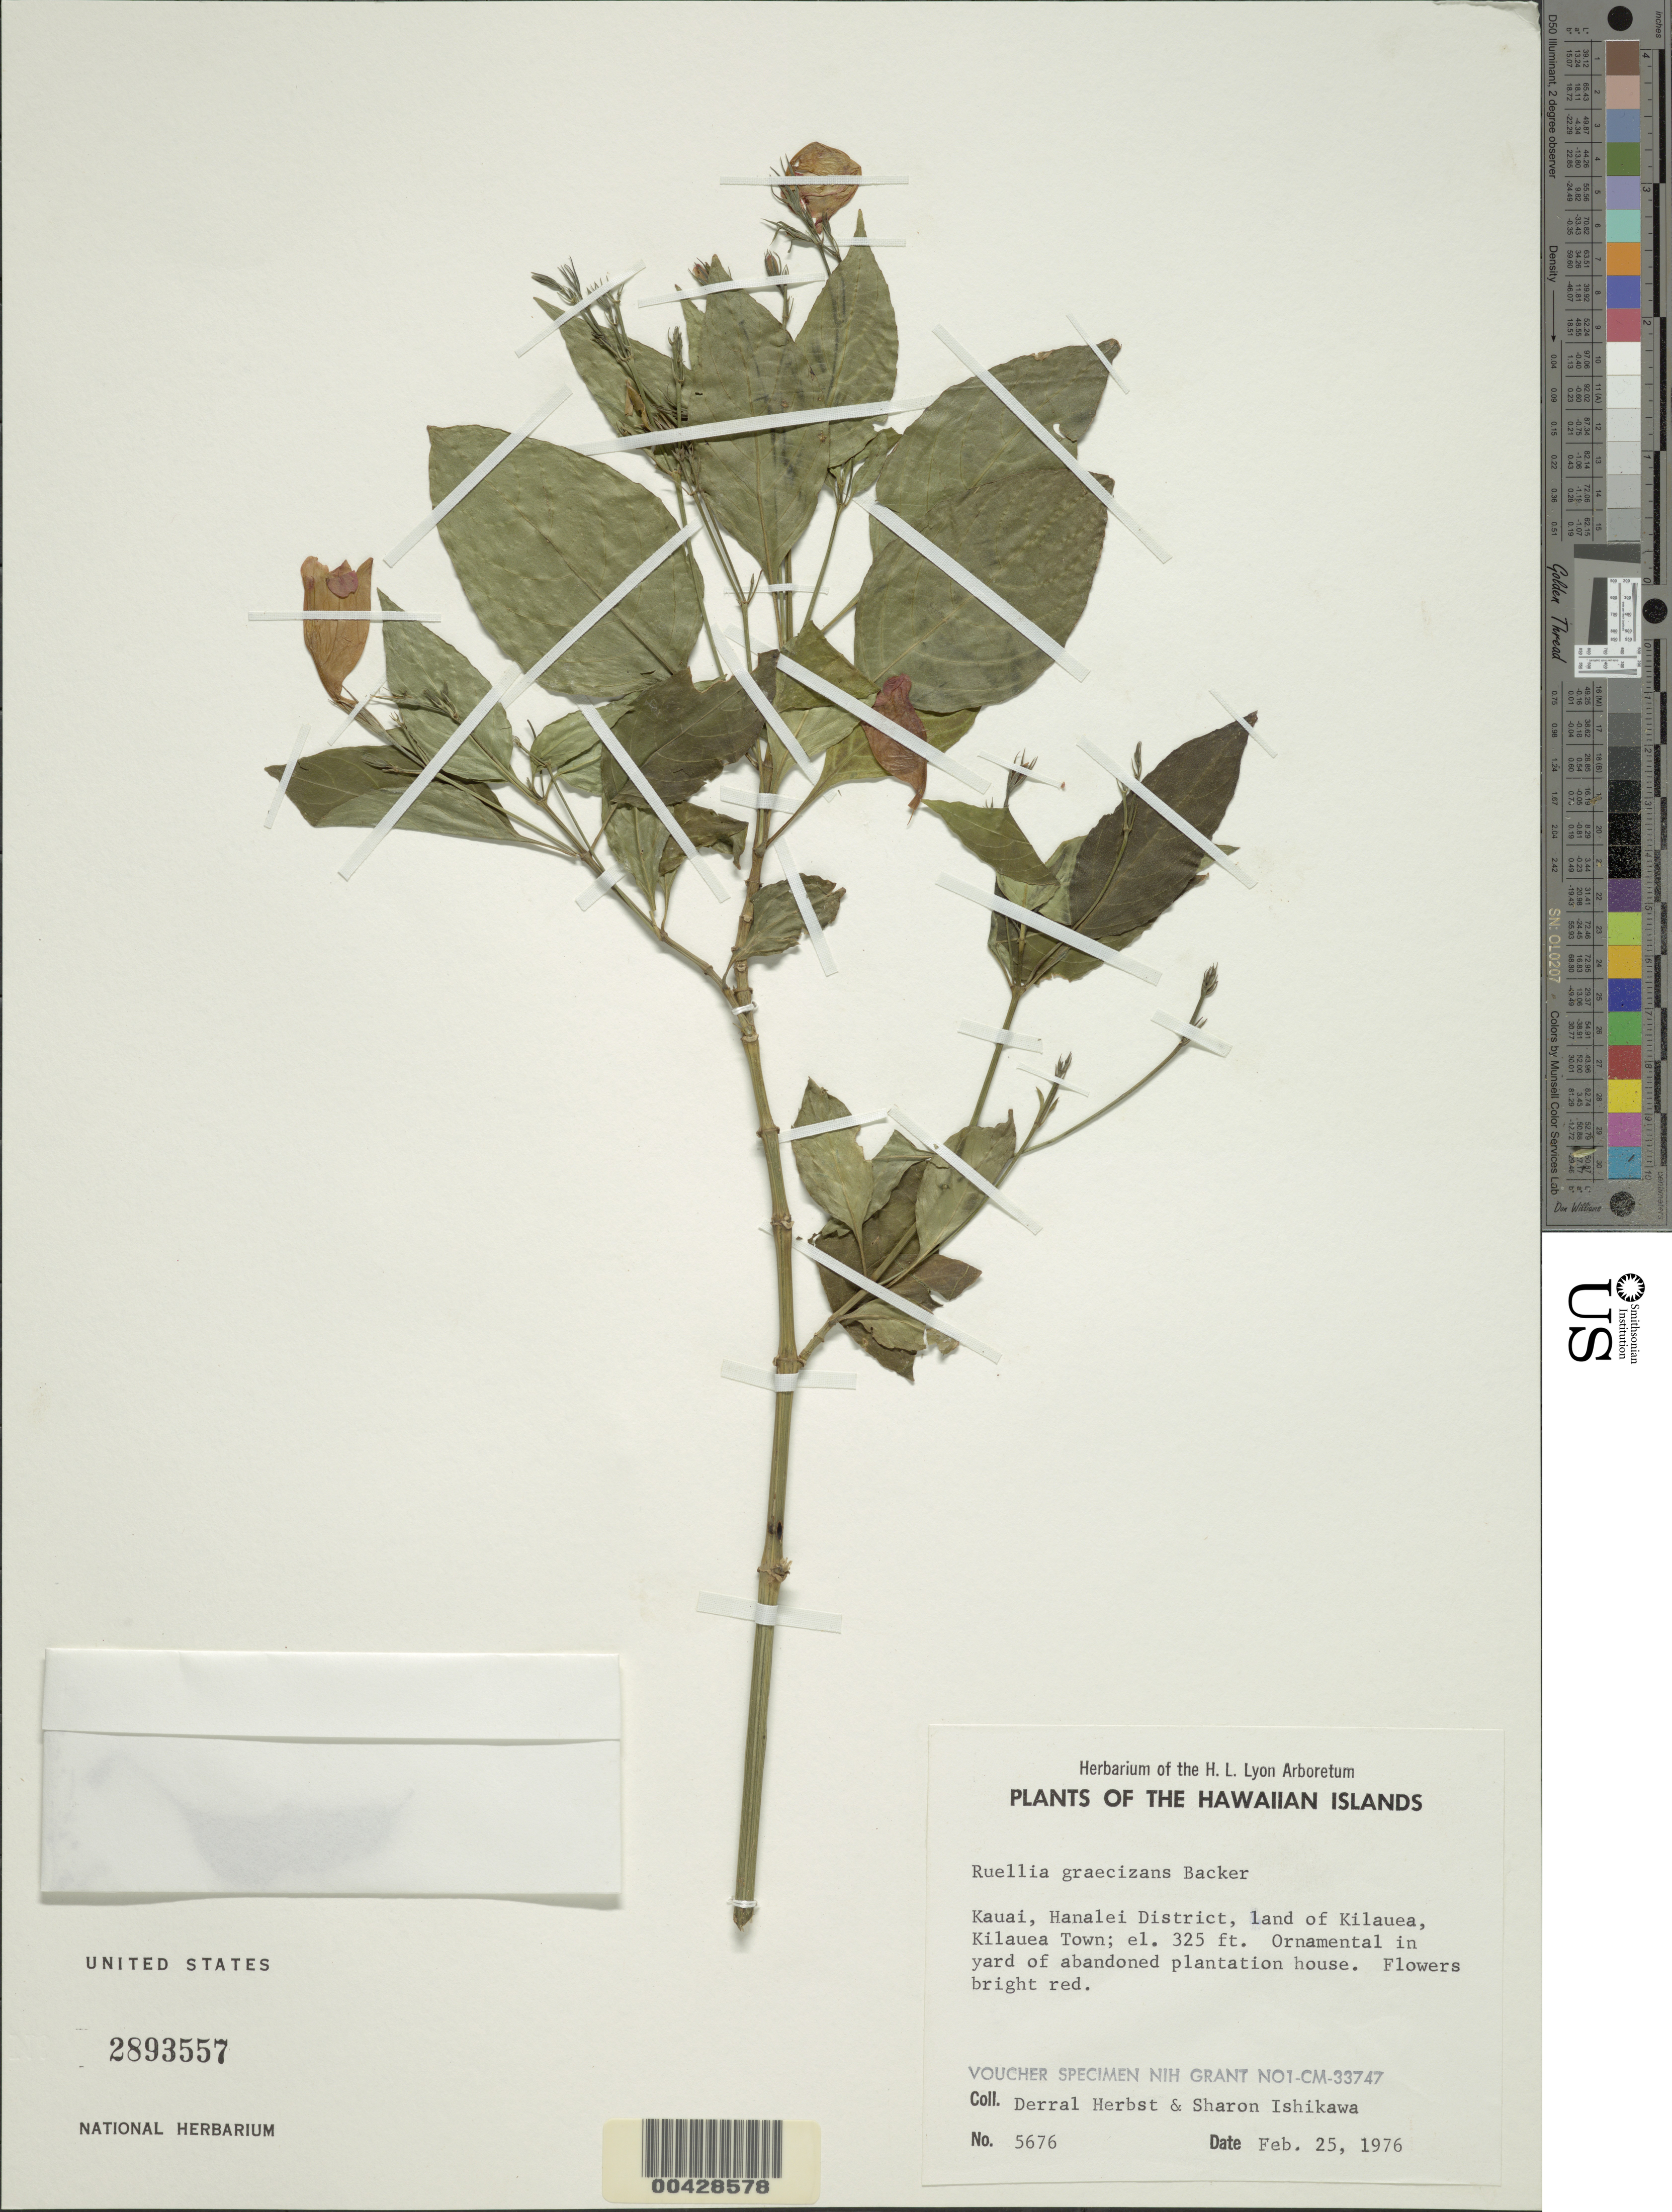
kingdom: Plantae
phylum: Tracheophyta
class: Magnoliopsida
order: Lamiales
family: Acanthaceae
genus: Ruellia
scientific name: Ruellia brevifolia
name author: (Pohl) C. Ezcurra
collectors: D. R. Herbst & S. Ishikawa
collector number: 5676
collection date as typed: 25 Feb 1976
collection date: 1976-02-25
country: United States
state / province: Hawaii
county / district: Kauai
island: Kaua'i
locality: Hanalei District, land of Kilauea, Kilauea Town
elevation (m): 99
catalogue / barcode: US 2893557